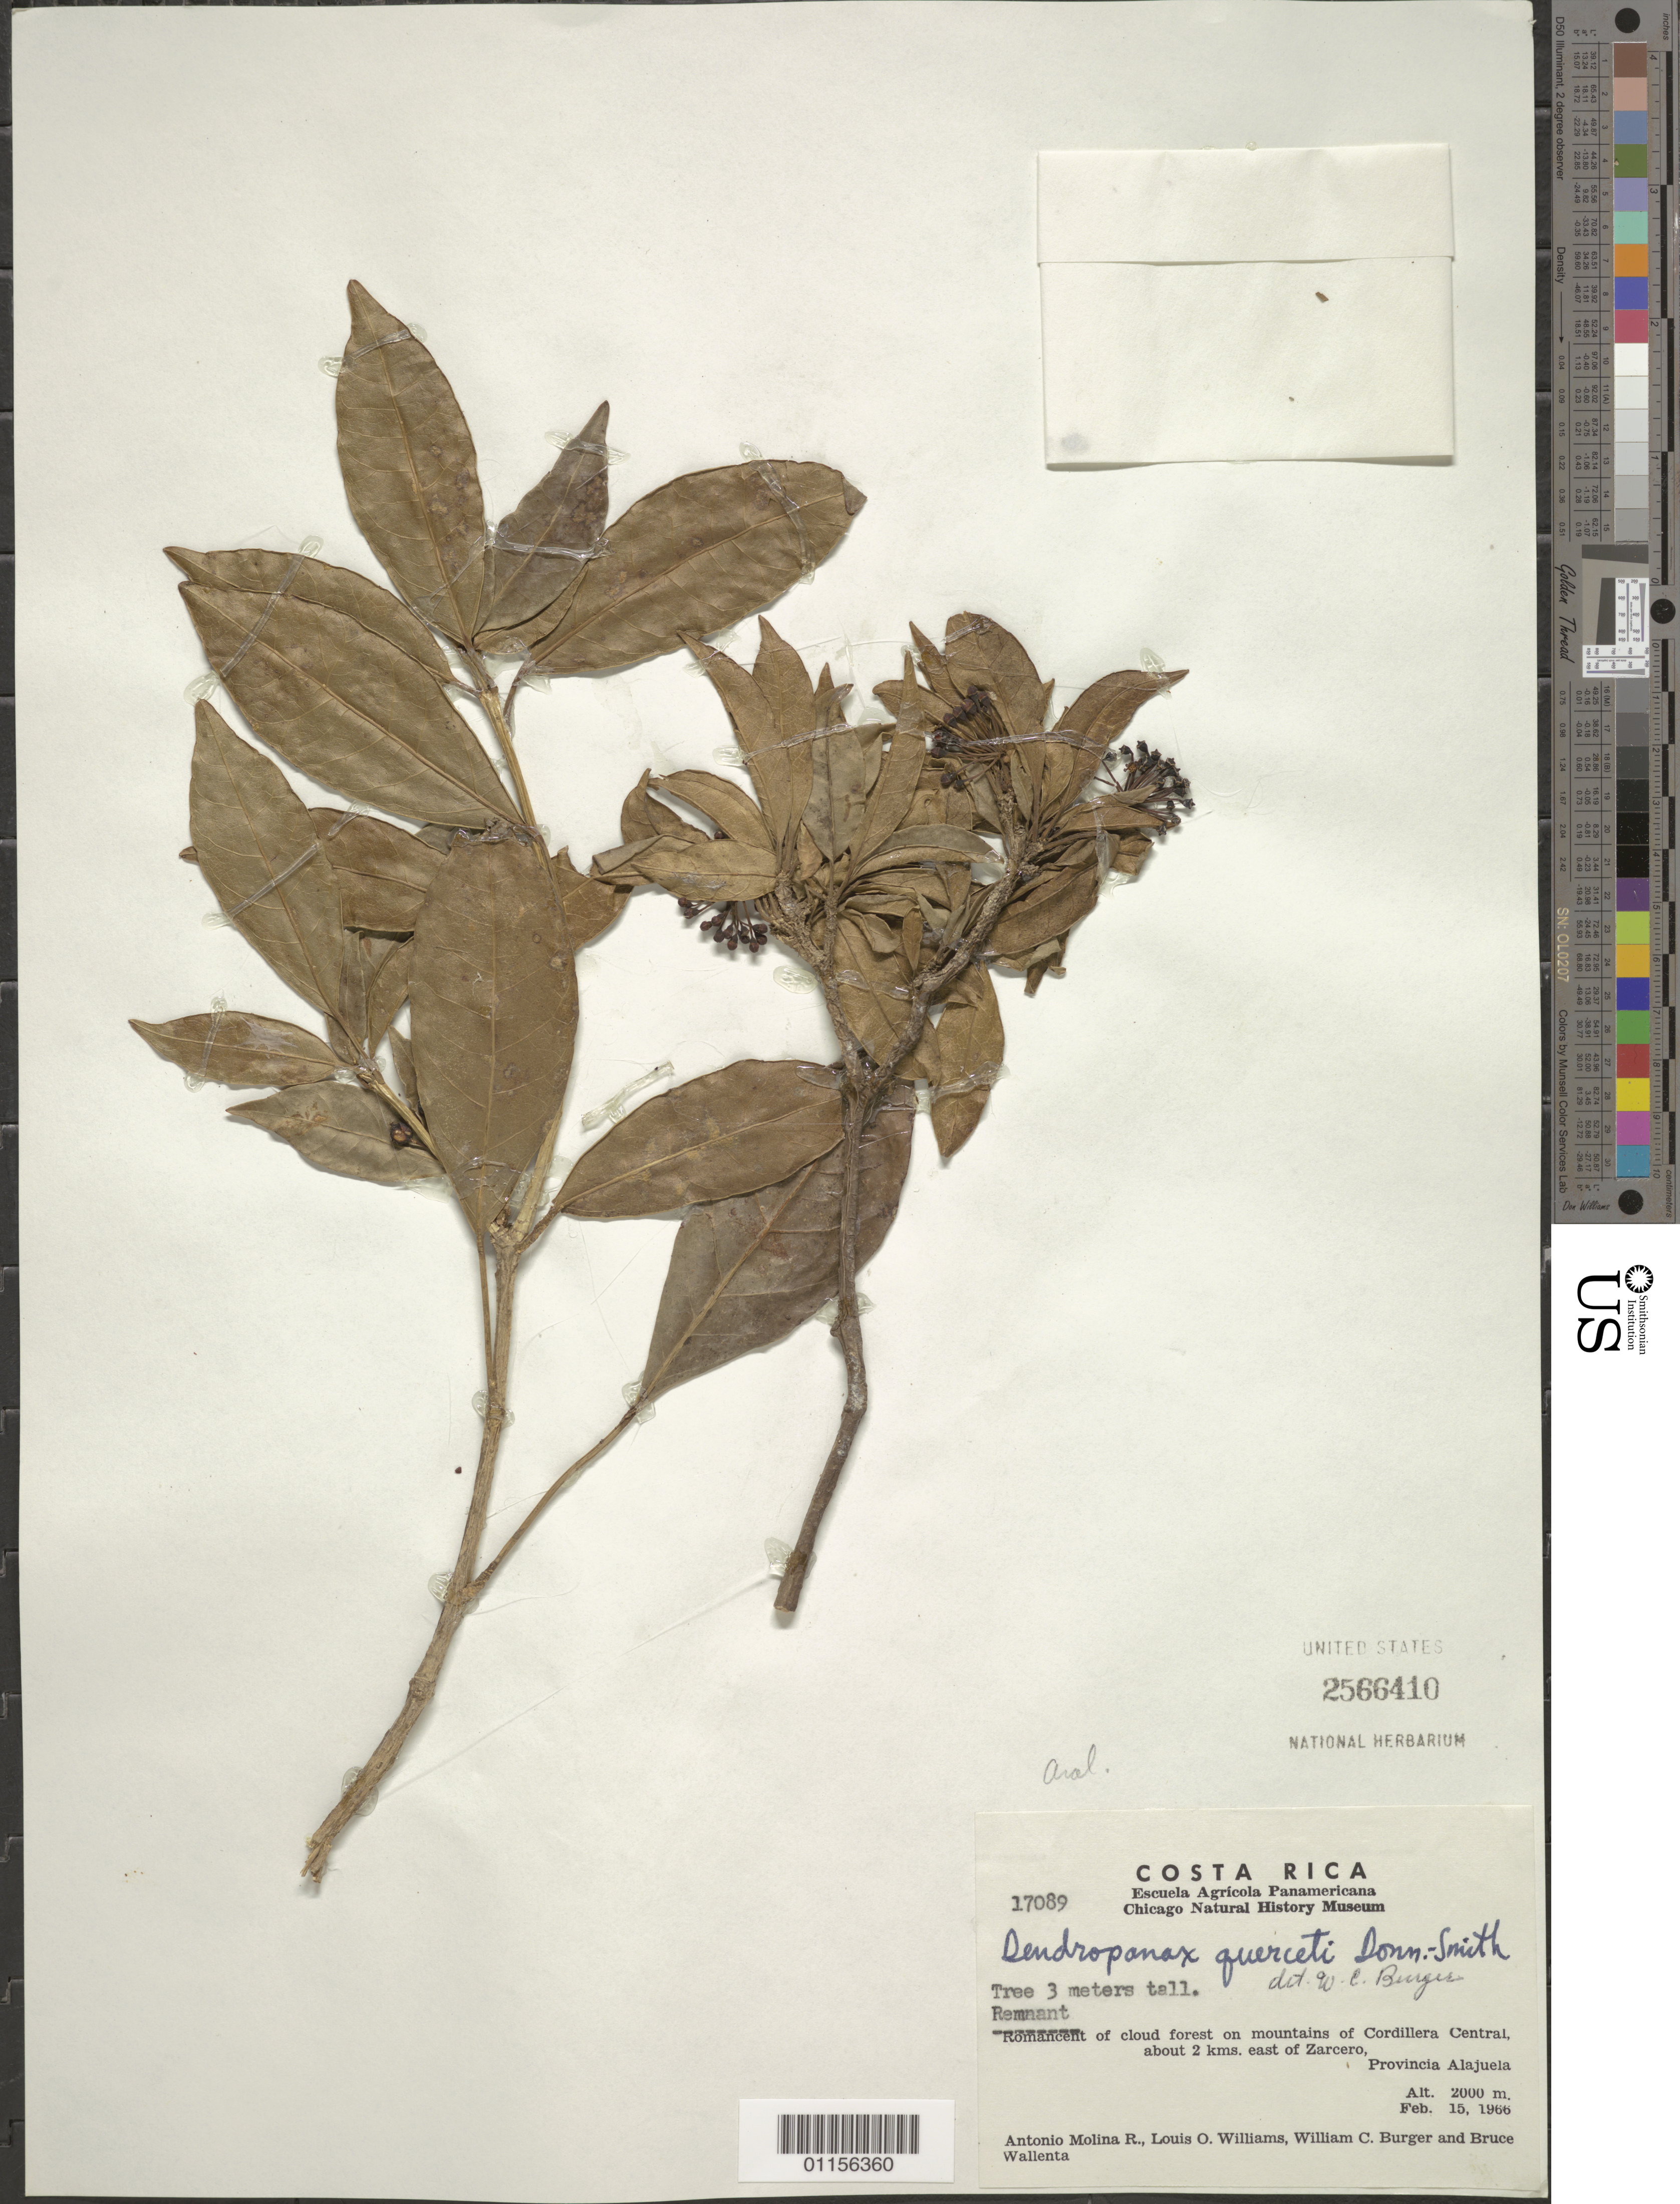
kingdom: Plantae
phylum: Tracheophyta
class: Magnoliopsida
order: Apiales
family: Araliaceae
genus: Dendropanax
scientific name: Dendropanax querceti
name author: Donn. Sm.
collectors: A. Molina R., L. O. Williams, W. Burger & B. Wallenta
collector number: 17089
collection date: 1966-02-15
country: Costa Rica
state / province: Alajuela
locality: Mts of Cordillera Central, about 2 km E of Zarcero.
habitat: Tree, in remnant forest.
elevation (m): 2000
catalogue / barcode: US 2566410